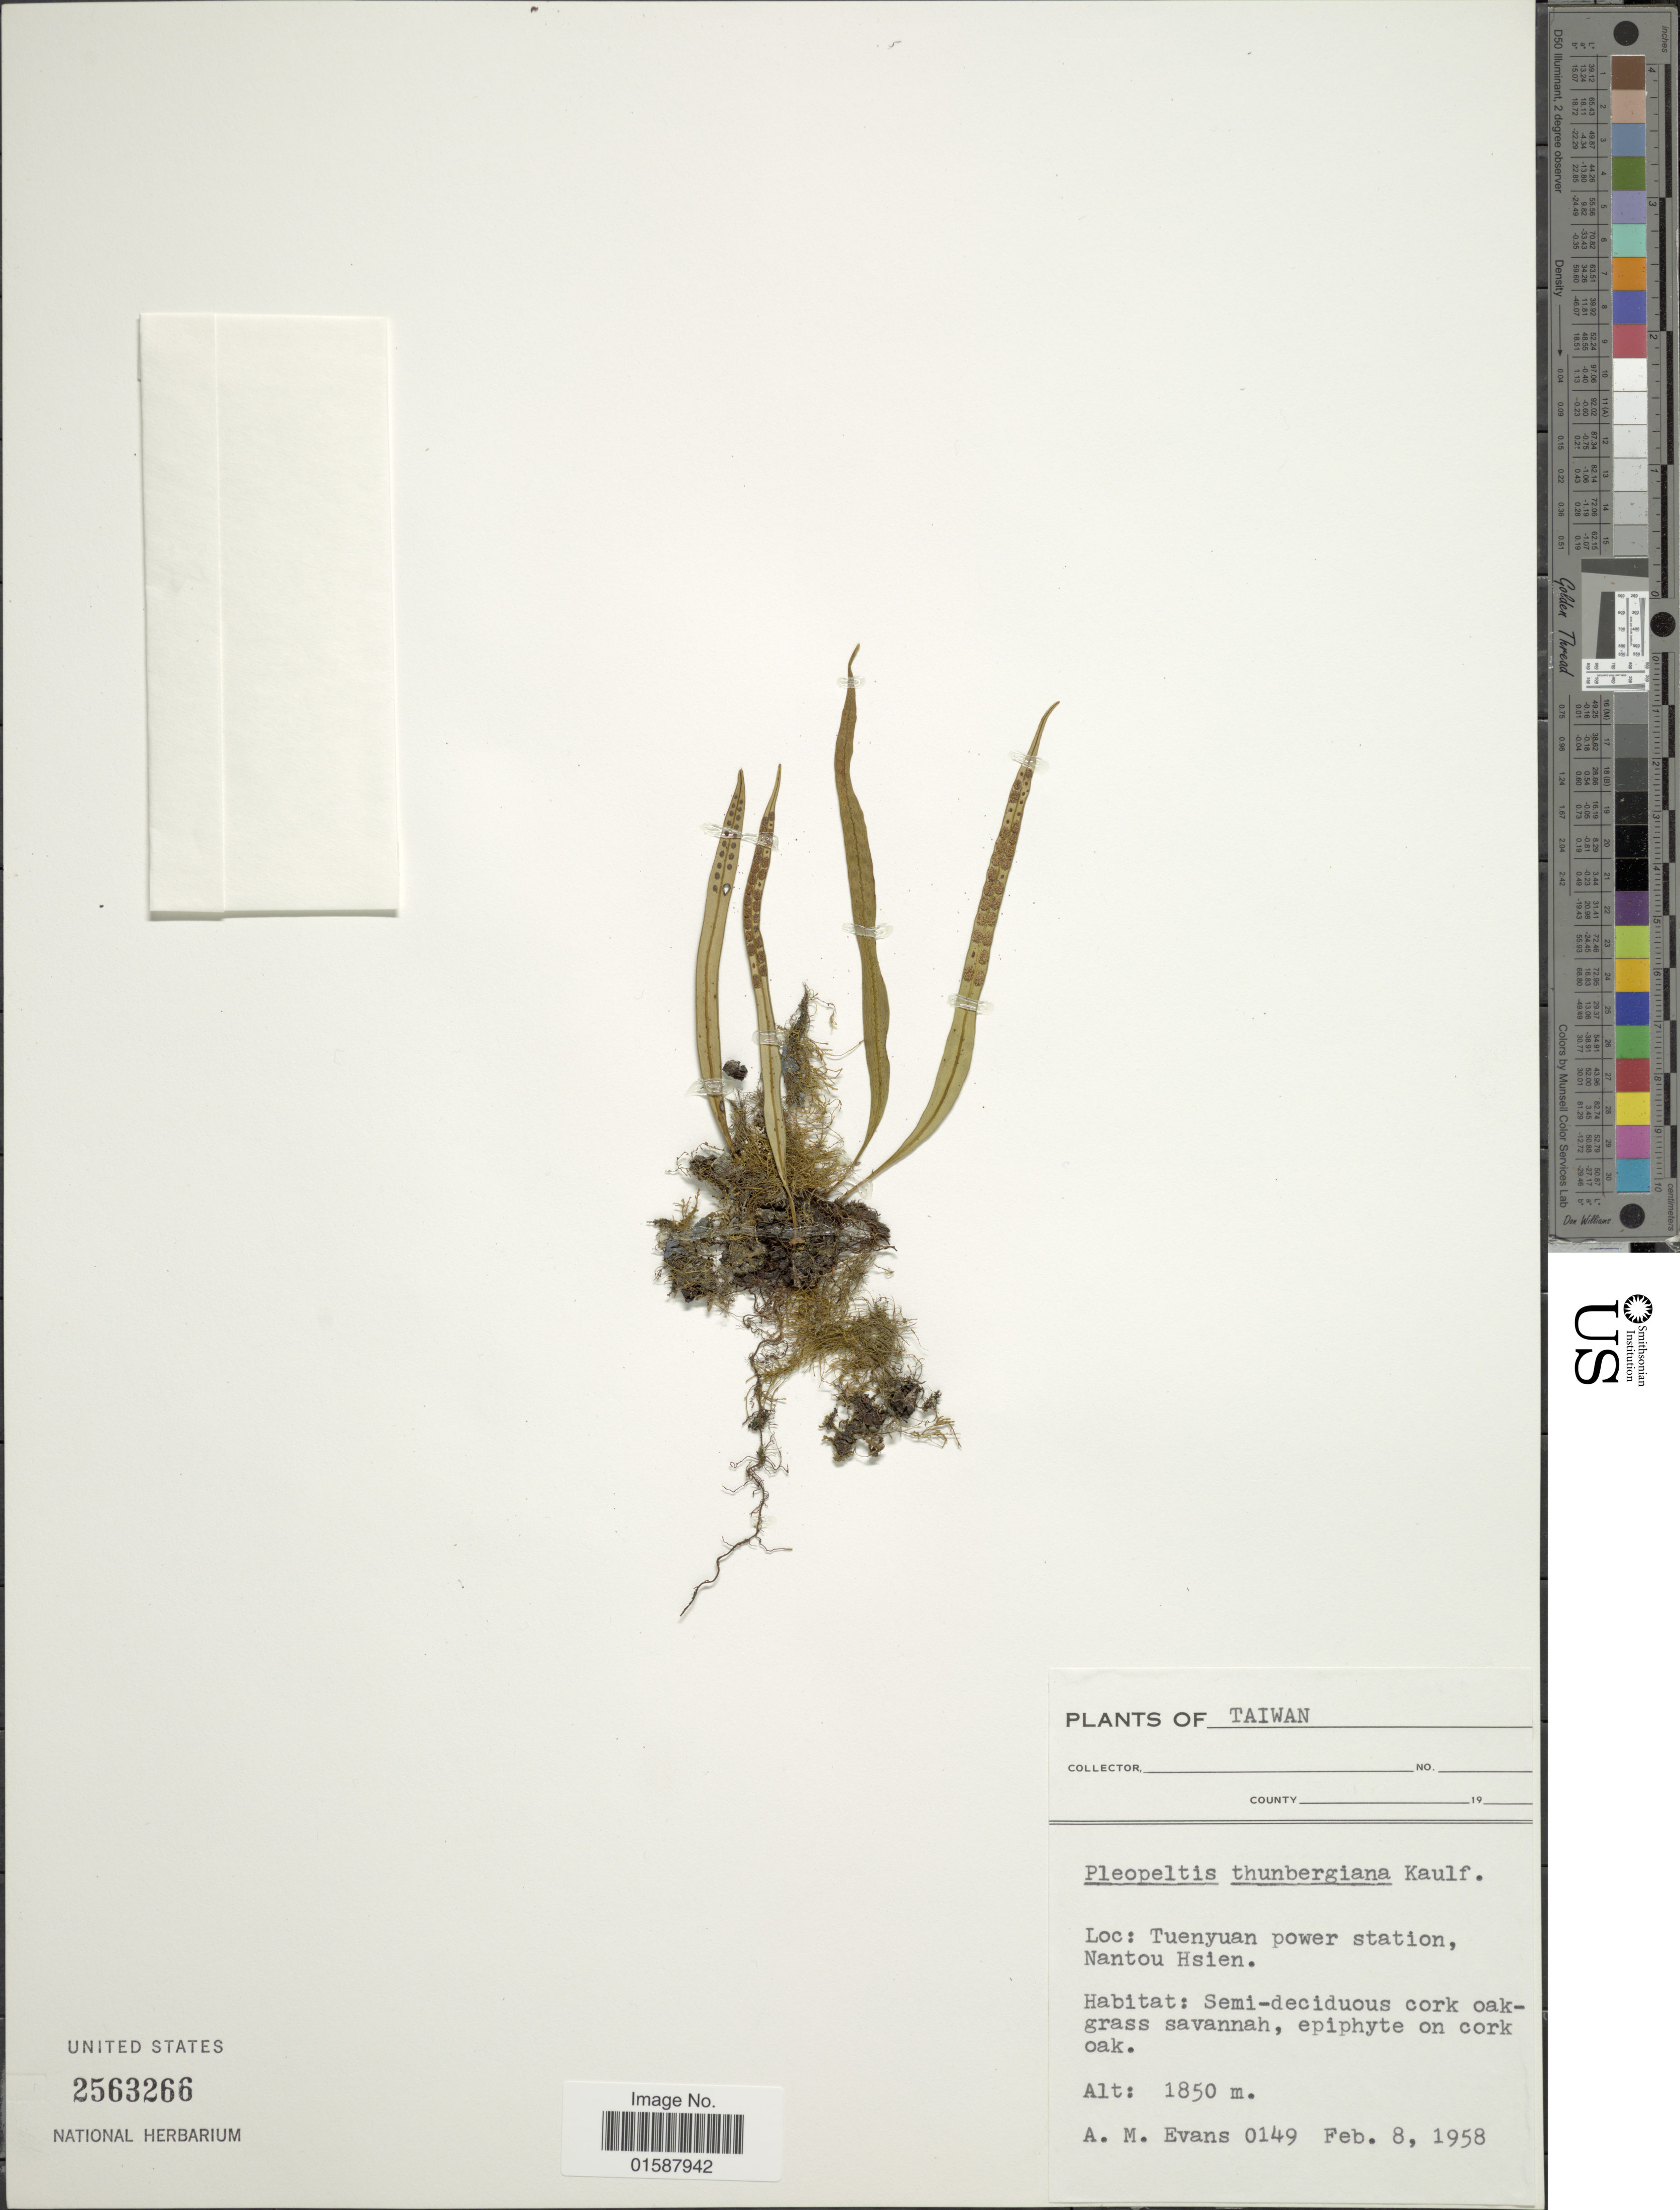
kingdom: Plantae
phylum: Tracheophyta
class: Polypodiopsida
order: Polypodiales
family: Polypodiaceae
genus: Lepisorus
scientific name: Lepisorus thunbergianus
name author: (Kaulf.) Ching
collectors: A. M. Evans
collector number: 0149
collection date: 1958-02-08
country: Taiwan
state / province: Nantou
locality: Tuenyuan power station, Nantou Hsien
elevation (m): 1850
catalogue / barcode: US 2563266